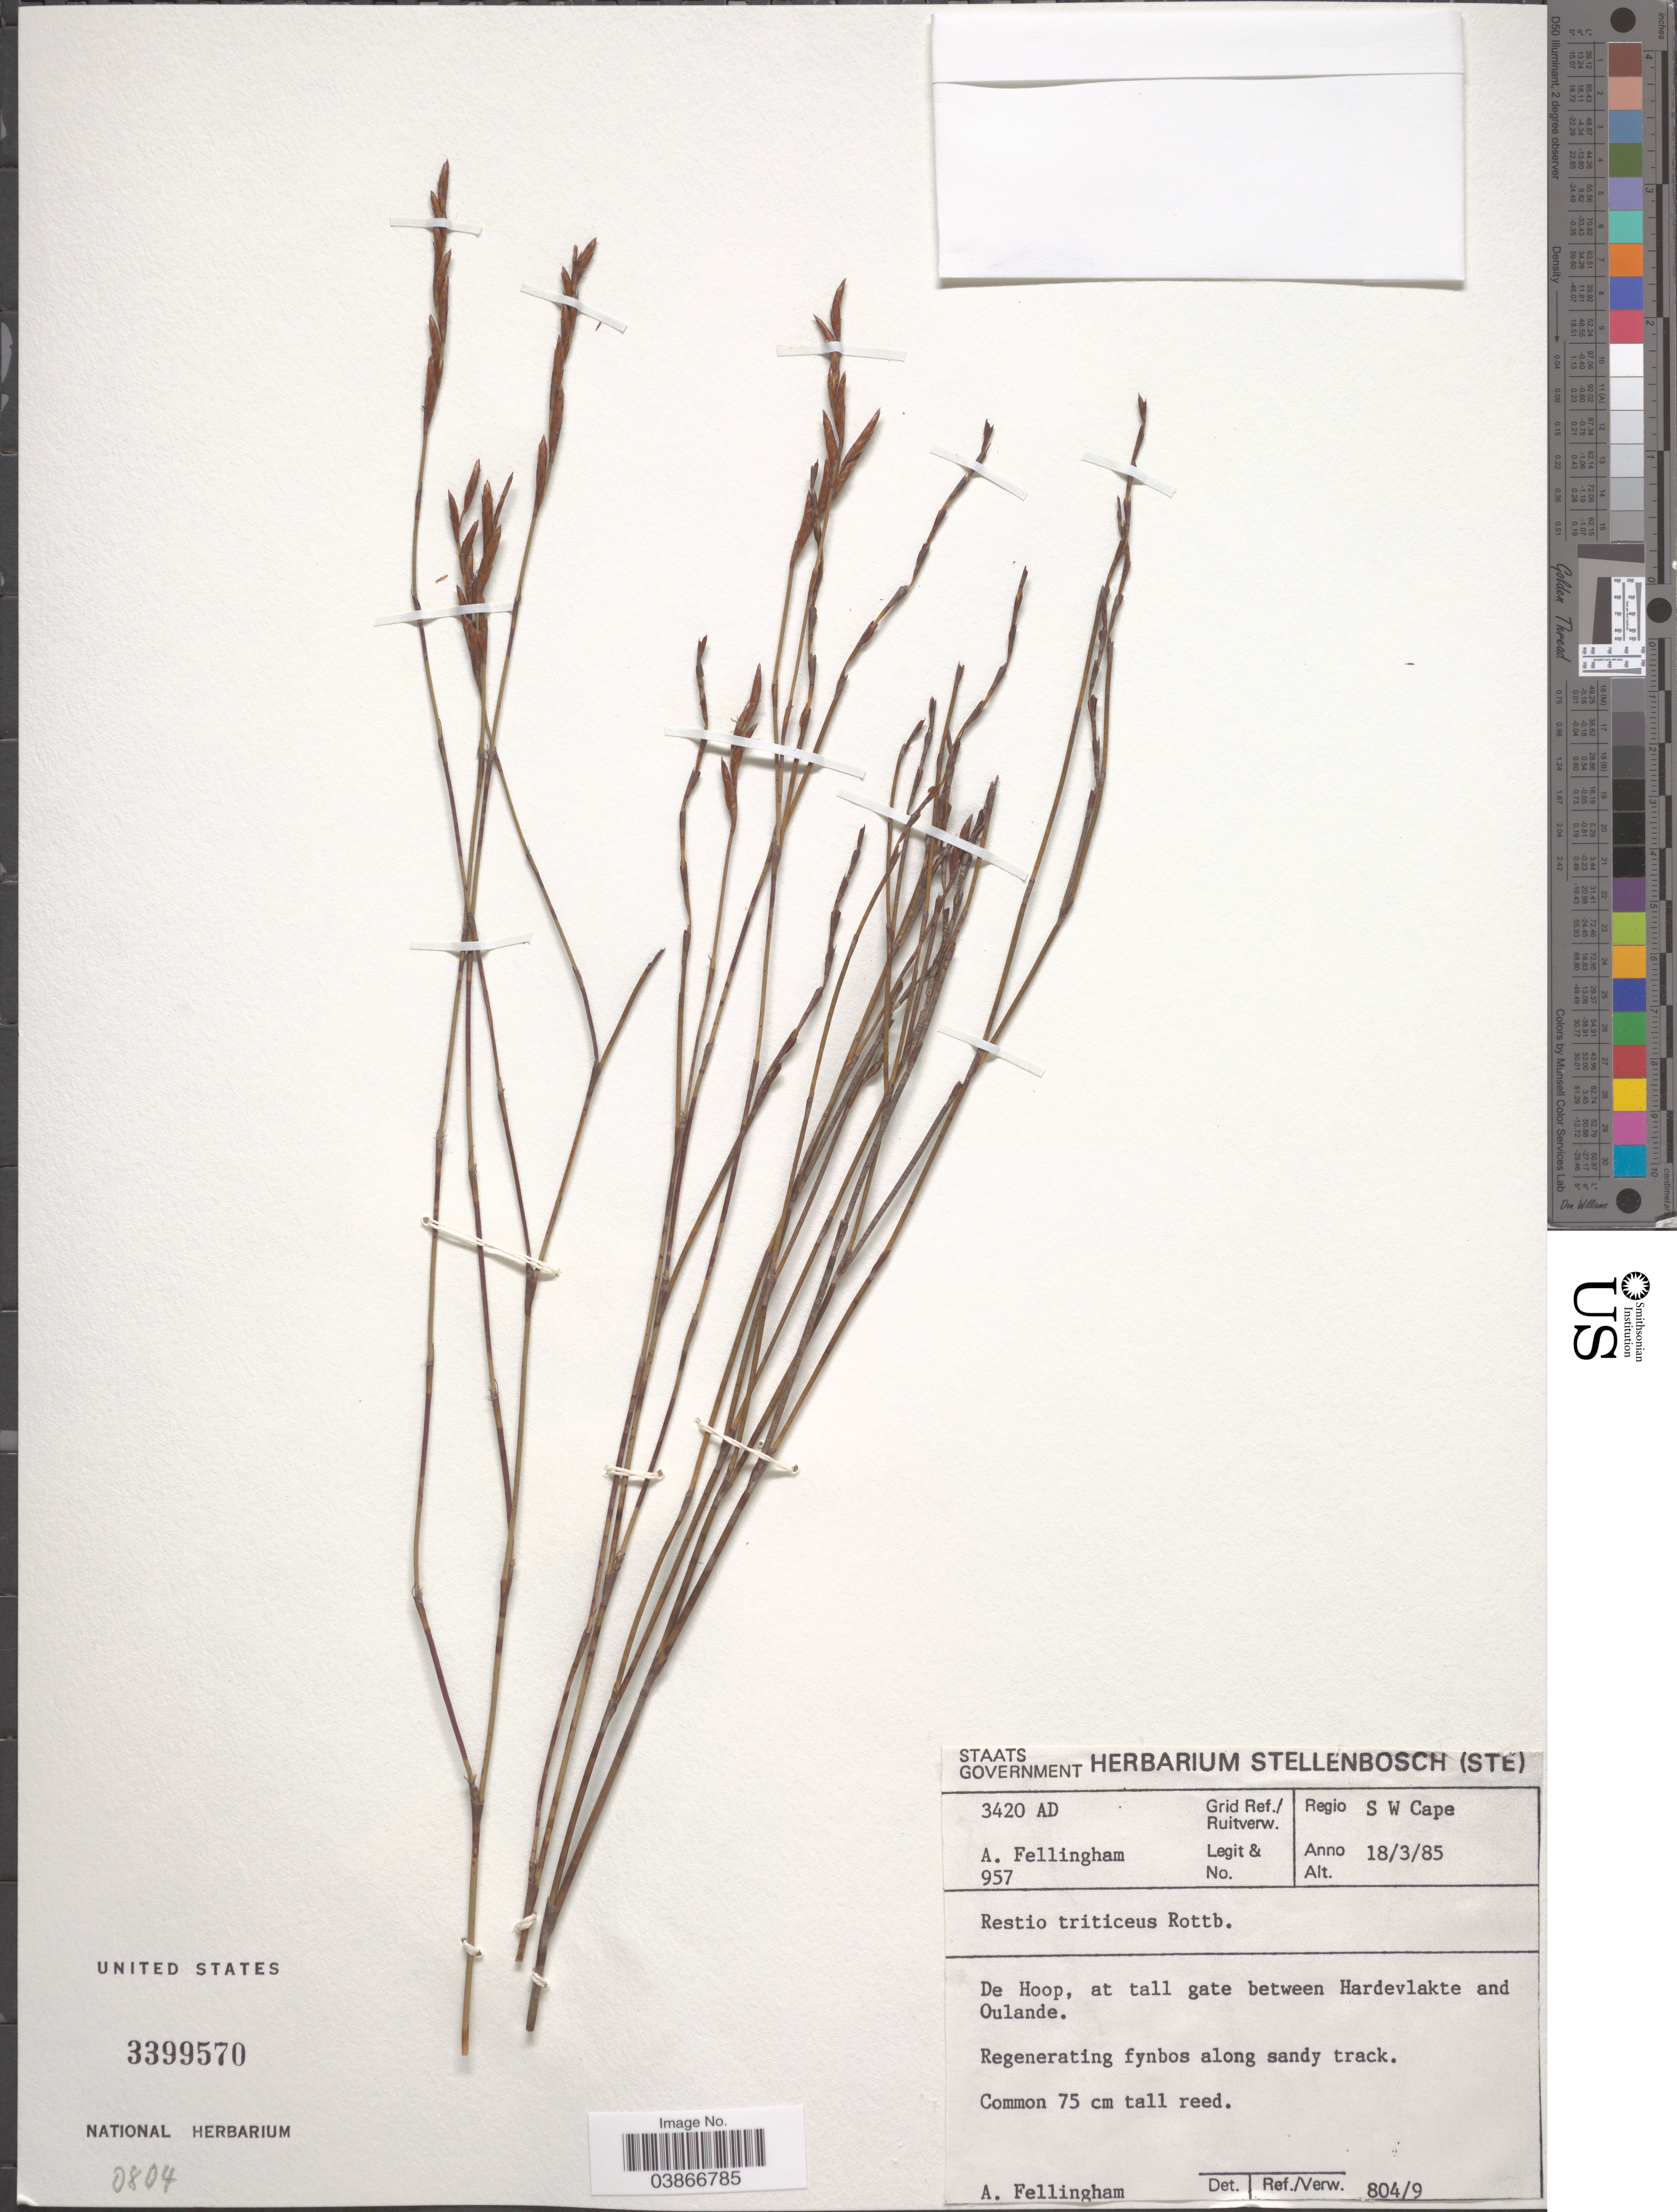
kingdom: Plantae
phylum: Tracheophyta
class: Liliopsida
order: Poales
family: Restionaceae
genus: Restio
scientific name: Restio triticeus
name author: Rottb.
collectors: A. Fellingham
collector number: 957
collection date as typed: Transcribed d/m/y: 18/3/85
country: South Africa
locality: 3420 AD Grid Ref./Ruitverw. Regio S W Cape. De Hoop, at tall gate between Hardevlakte and Oulande.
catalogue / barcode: US 3399570